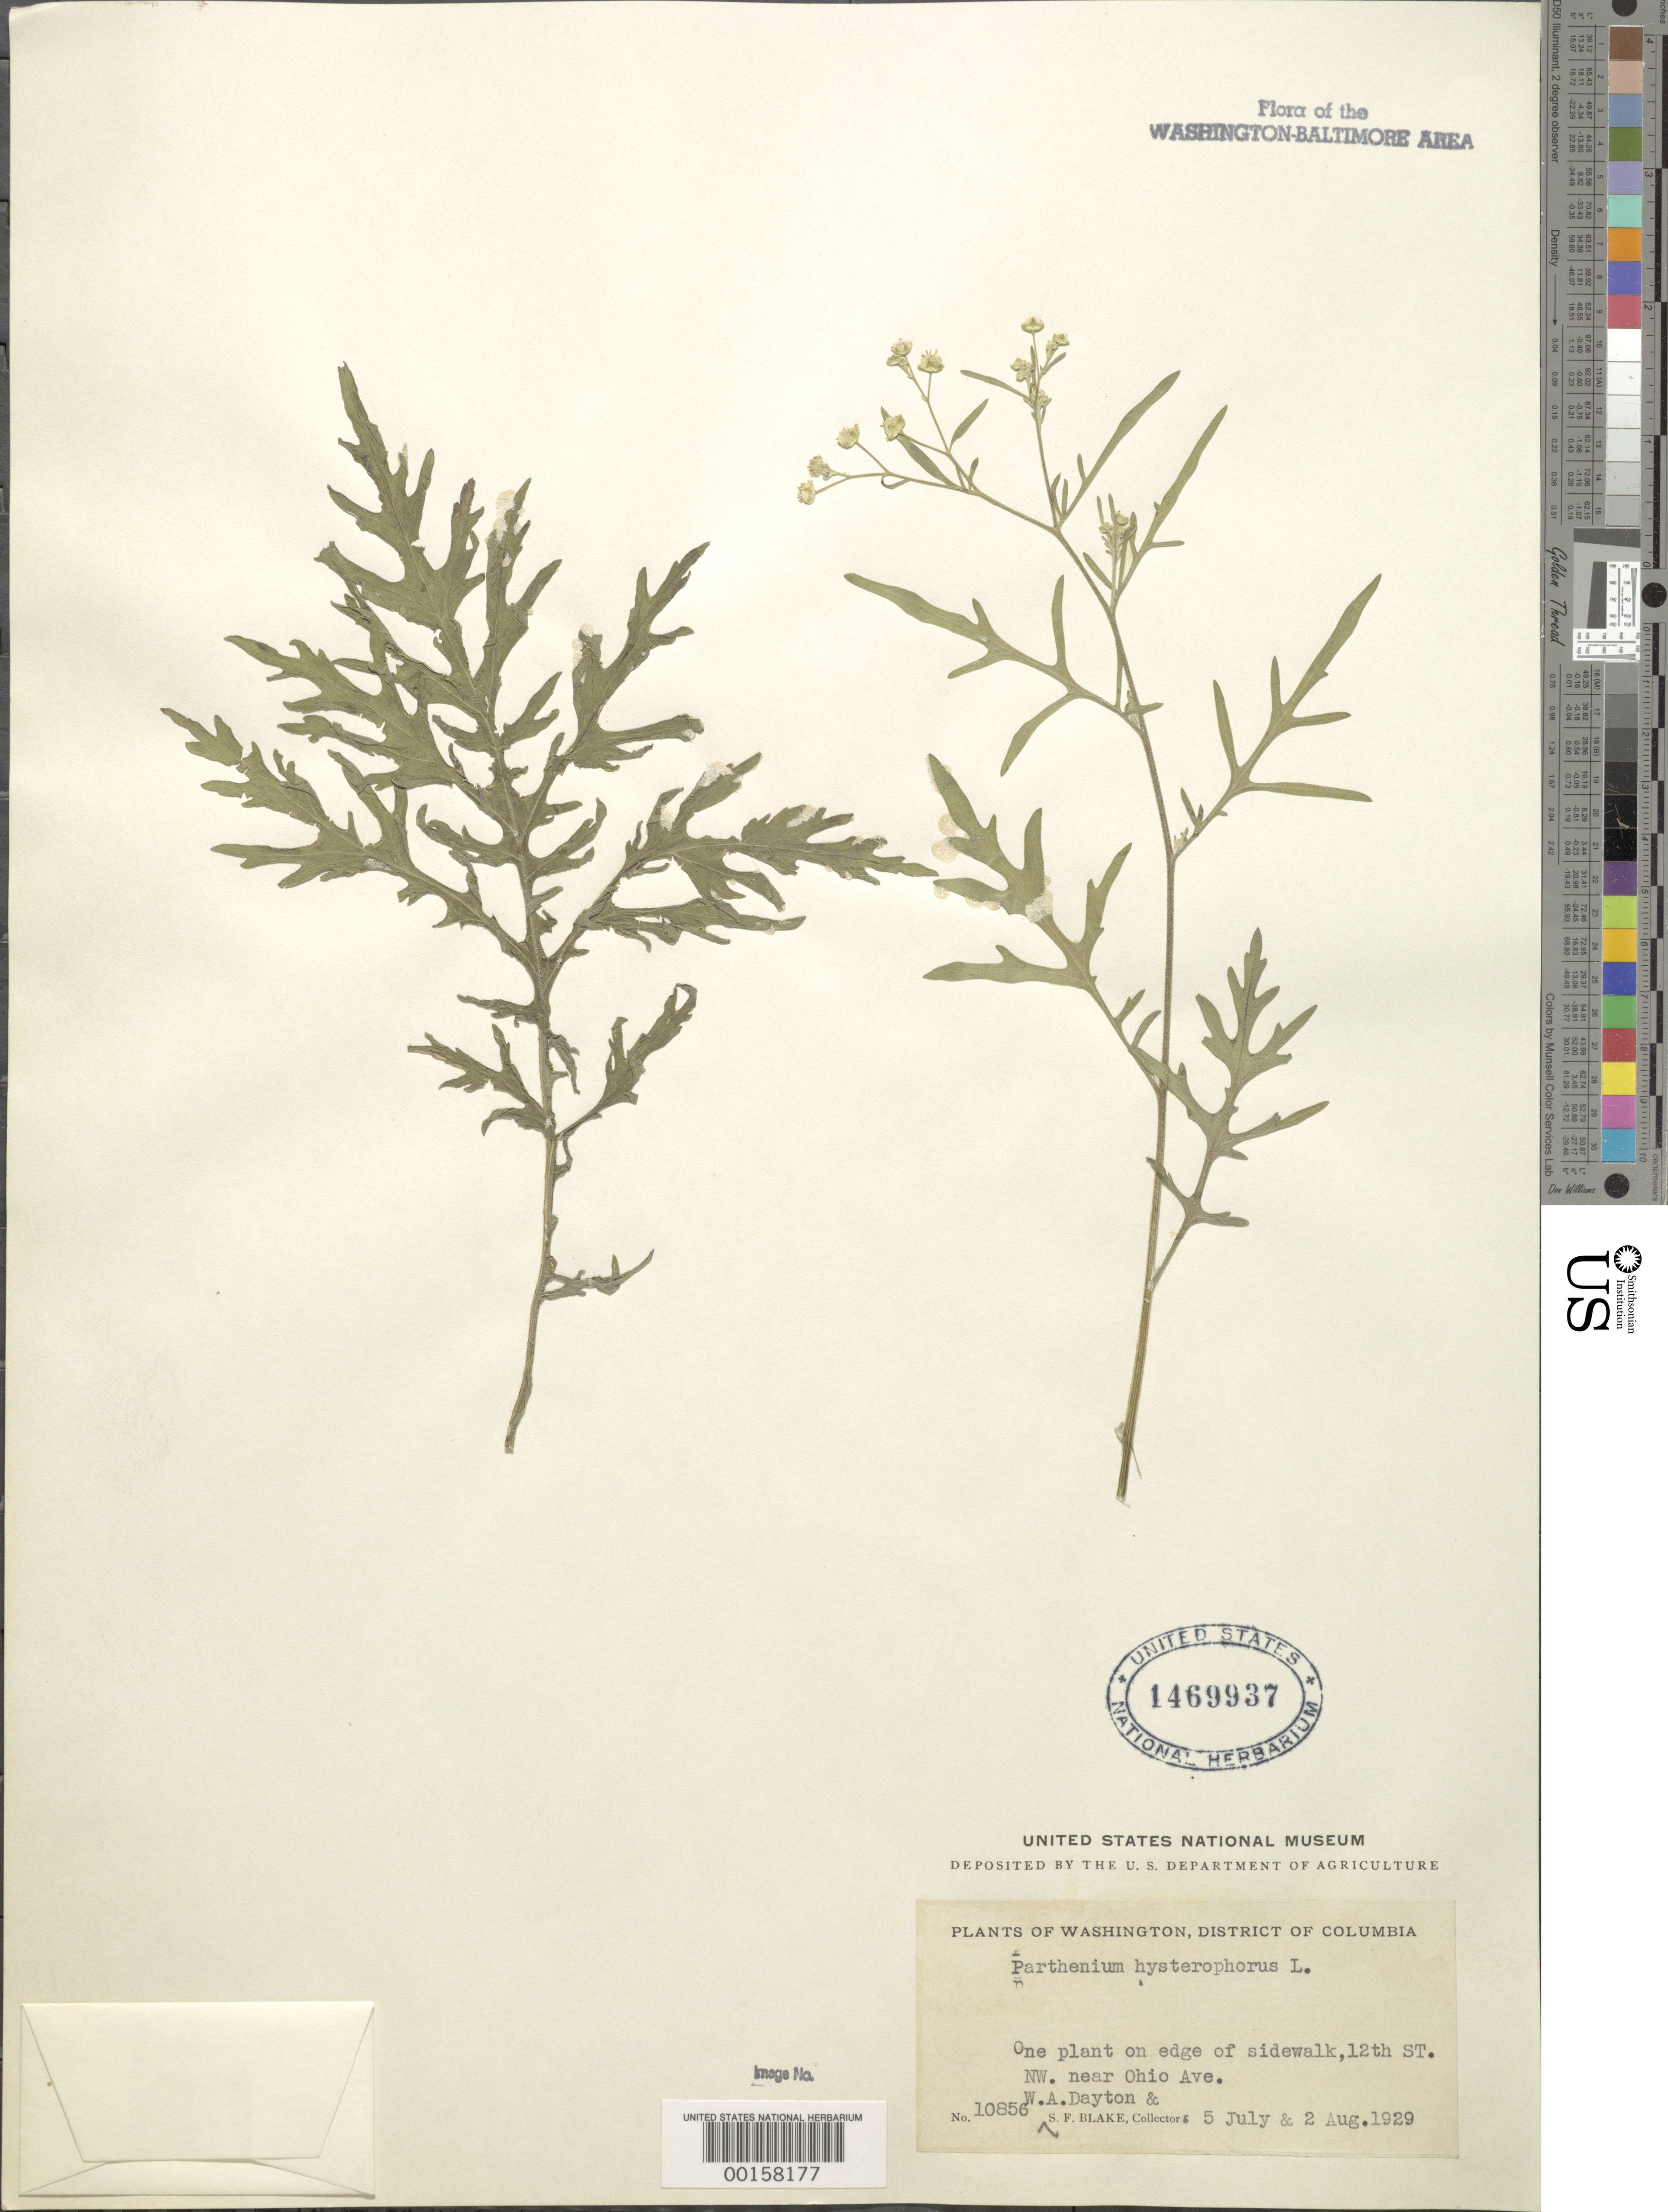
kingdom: Plantae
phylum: Tracheophyta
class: Magnoliopsida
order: Asterales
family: Asteraceae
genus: Parthenium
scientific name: Parthenium hysterophorus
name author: L.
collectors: W. Dayton & S. Blake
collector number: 10856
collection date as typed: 05 Jul 1929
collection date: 1929-07-05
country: United States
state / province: District of Columbia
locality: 12th St. near Ohio Ave. NW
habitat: Edge of sidewalk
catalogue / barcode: US 1469937